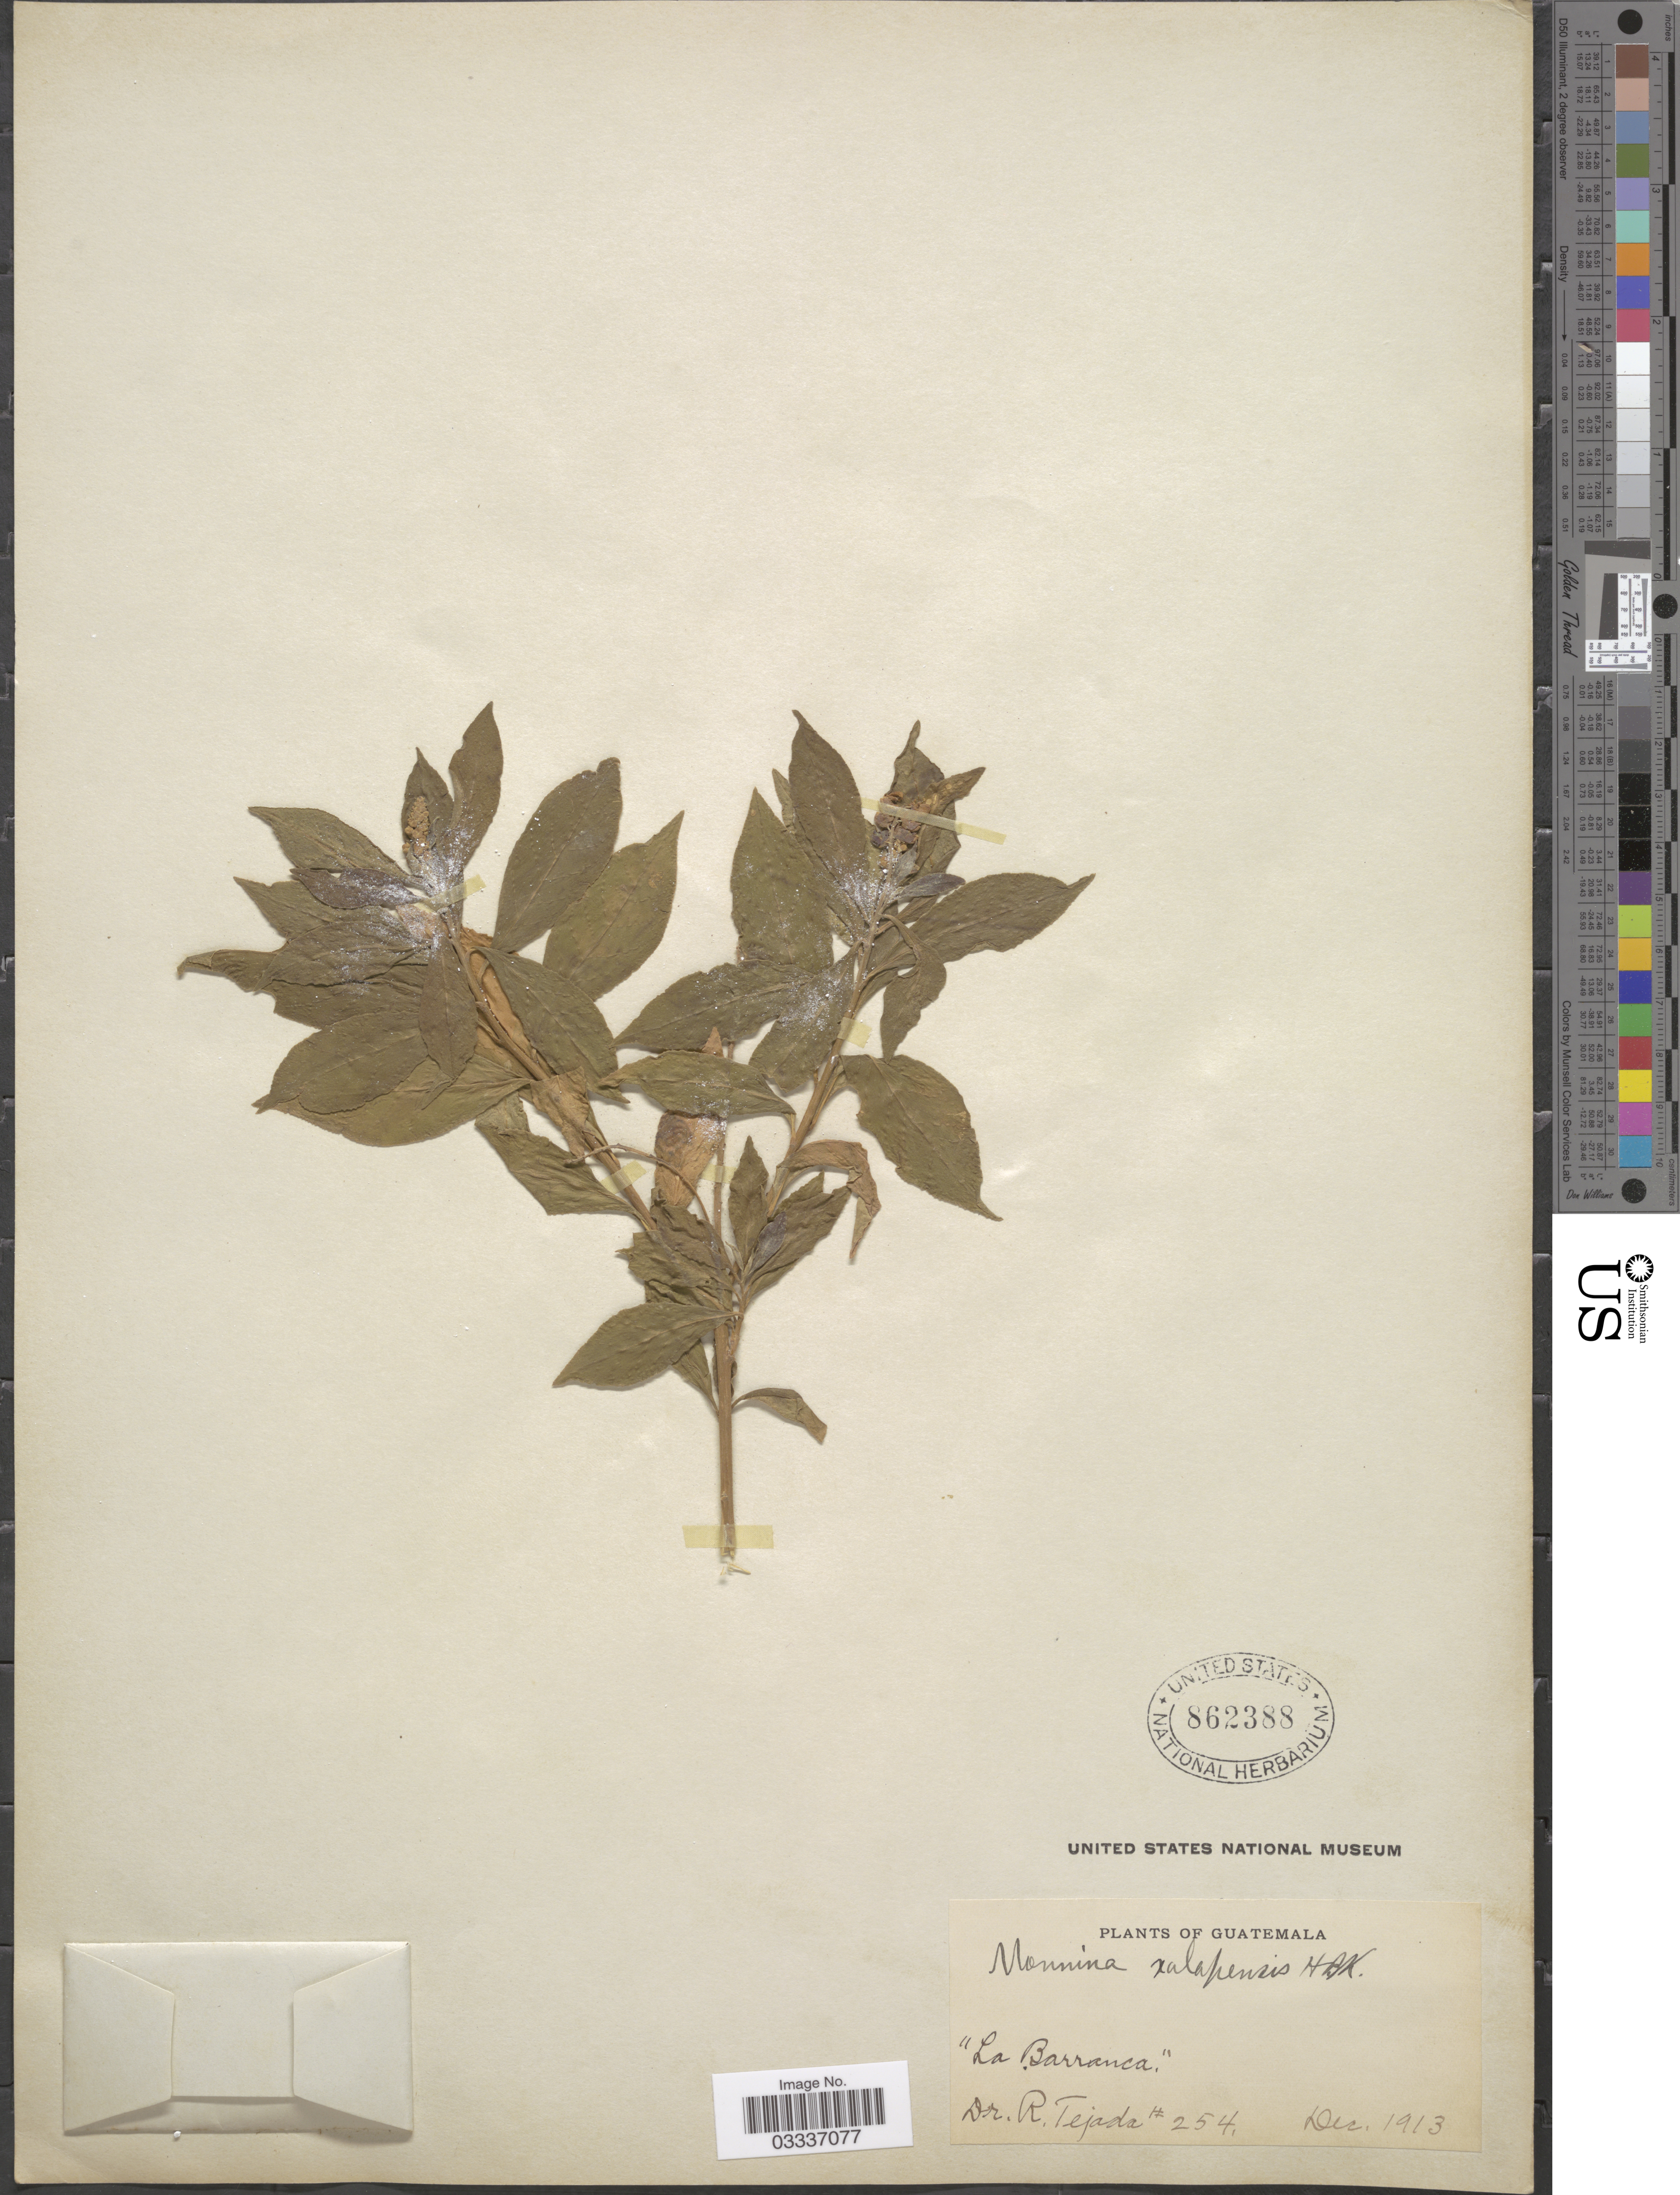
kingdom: Plantae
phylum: Tracheophyta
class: Magnoliopsida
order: Fabales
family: Polygalaceae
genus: Monnina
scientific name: Monnina xalapensis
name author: Kunth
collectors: R. Tejada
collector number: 254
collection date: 1913-12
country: Guatemala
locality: La Barranca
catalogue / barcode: US 862388